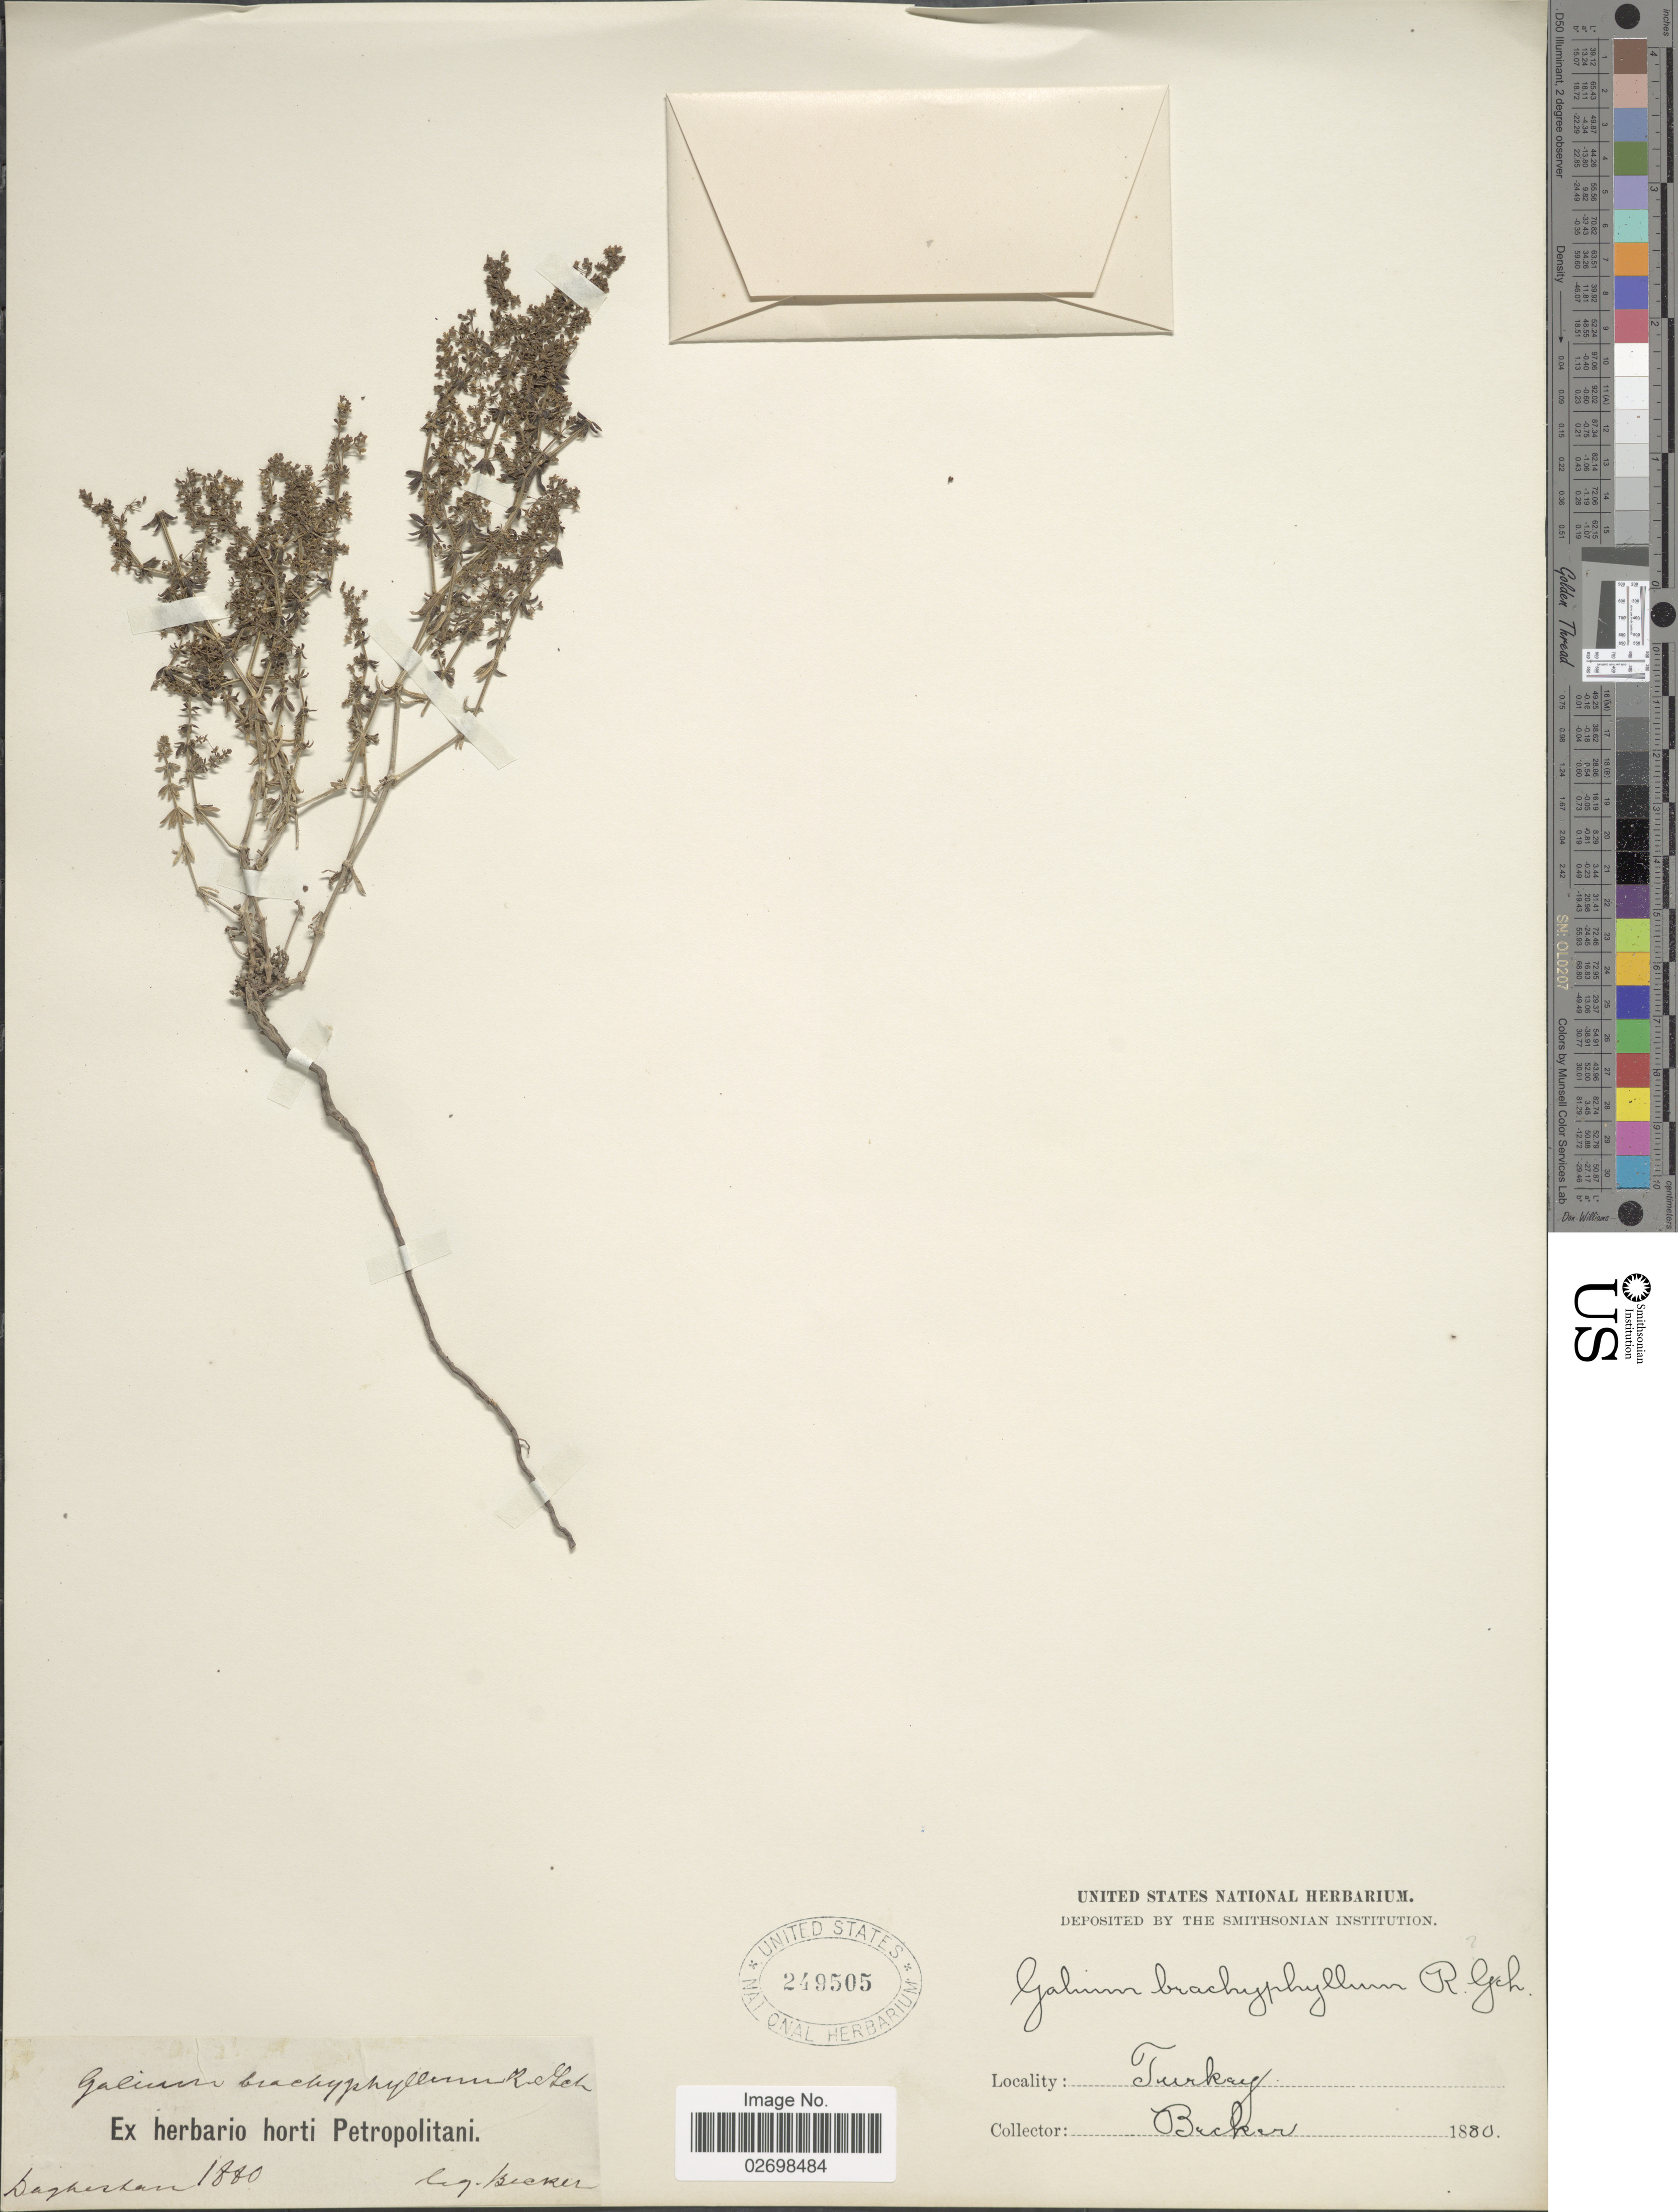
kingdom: Plantae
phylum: Tracheophyta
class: Magnoliopsida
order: Gentianales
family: Rubiaceae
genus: Galium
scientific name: Galium brachyphyllum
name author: Schult.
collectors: -. Becker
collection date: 1880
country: Russian Federation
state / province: Dagestan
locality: Daghestan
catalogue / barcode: US 249505